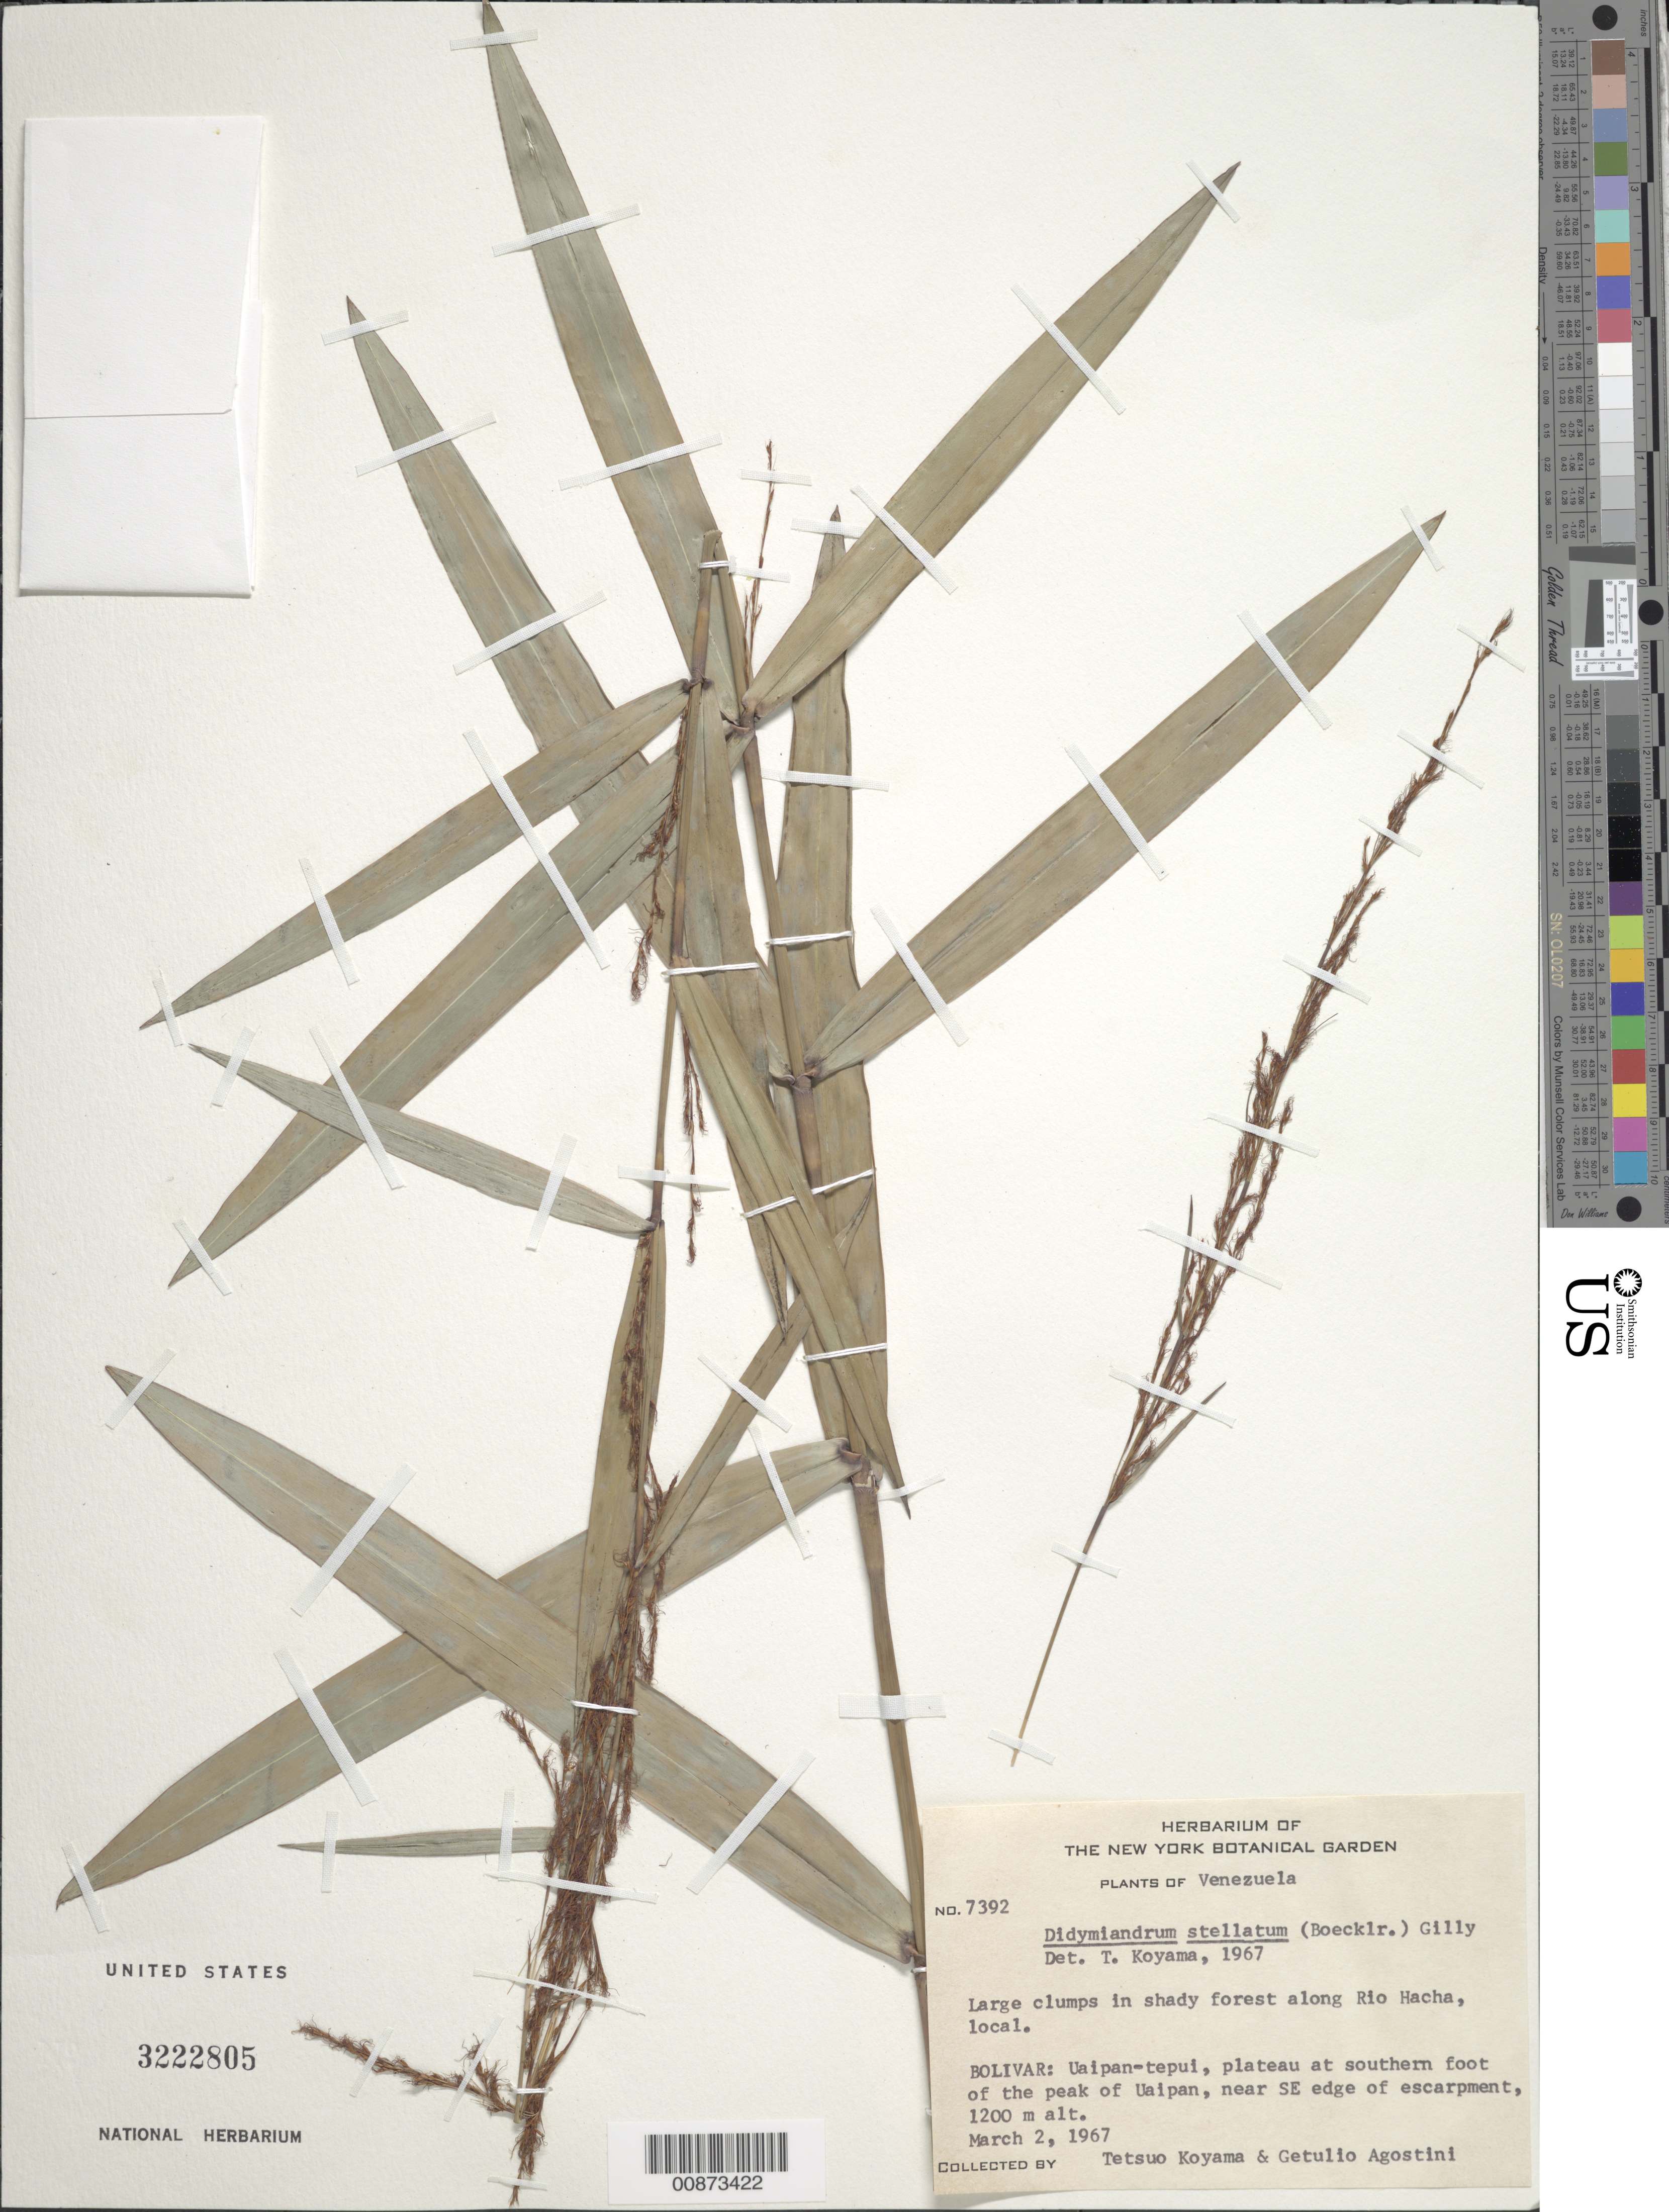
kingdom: Plantae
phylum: Tracheophyta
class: Liliopsida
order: Poales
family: Cyperaceae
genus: Didymiandrum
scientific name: Didymiandrum stellatum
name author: (Boeckeler) Gilly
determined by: Koyama, Tetsuo M.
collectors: T. Koyama & G. Agostini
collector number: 7392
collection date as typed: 2-Mar-67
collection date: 1967-03-02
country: Venezuela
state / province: Bolívar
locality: Uaipan-tepuí, plateau at S foot of the peak of Uaipan; along Río Hacha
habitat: Shady forest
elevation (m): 1200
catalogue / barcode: US 3222805